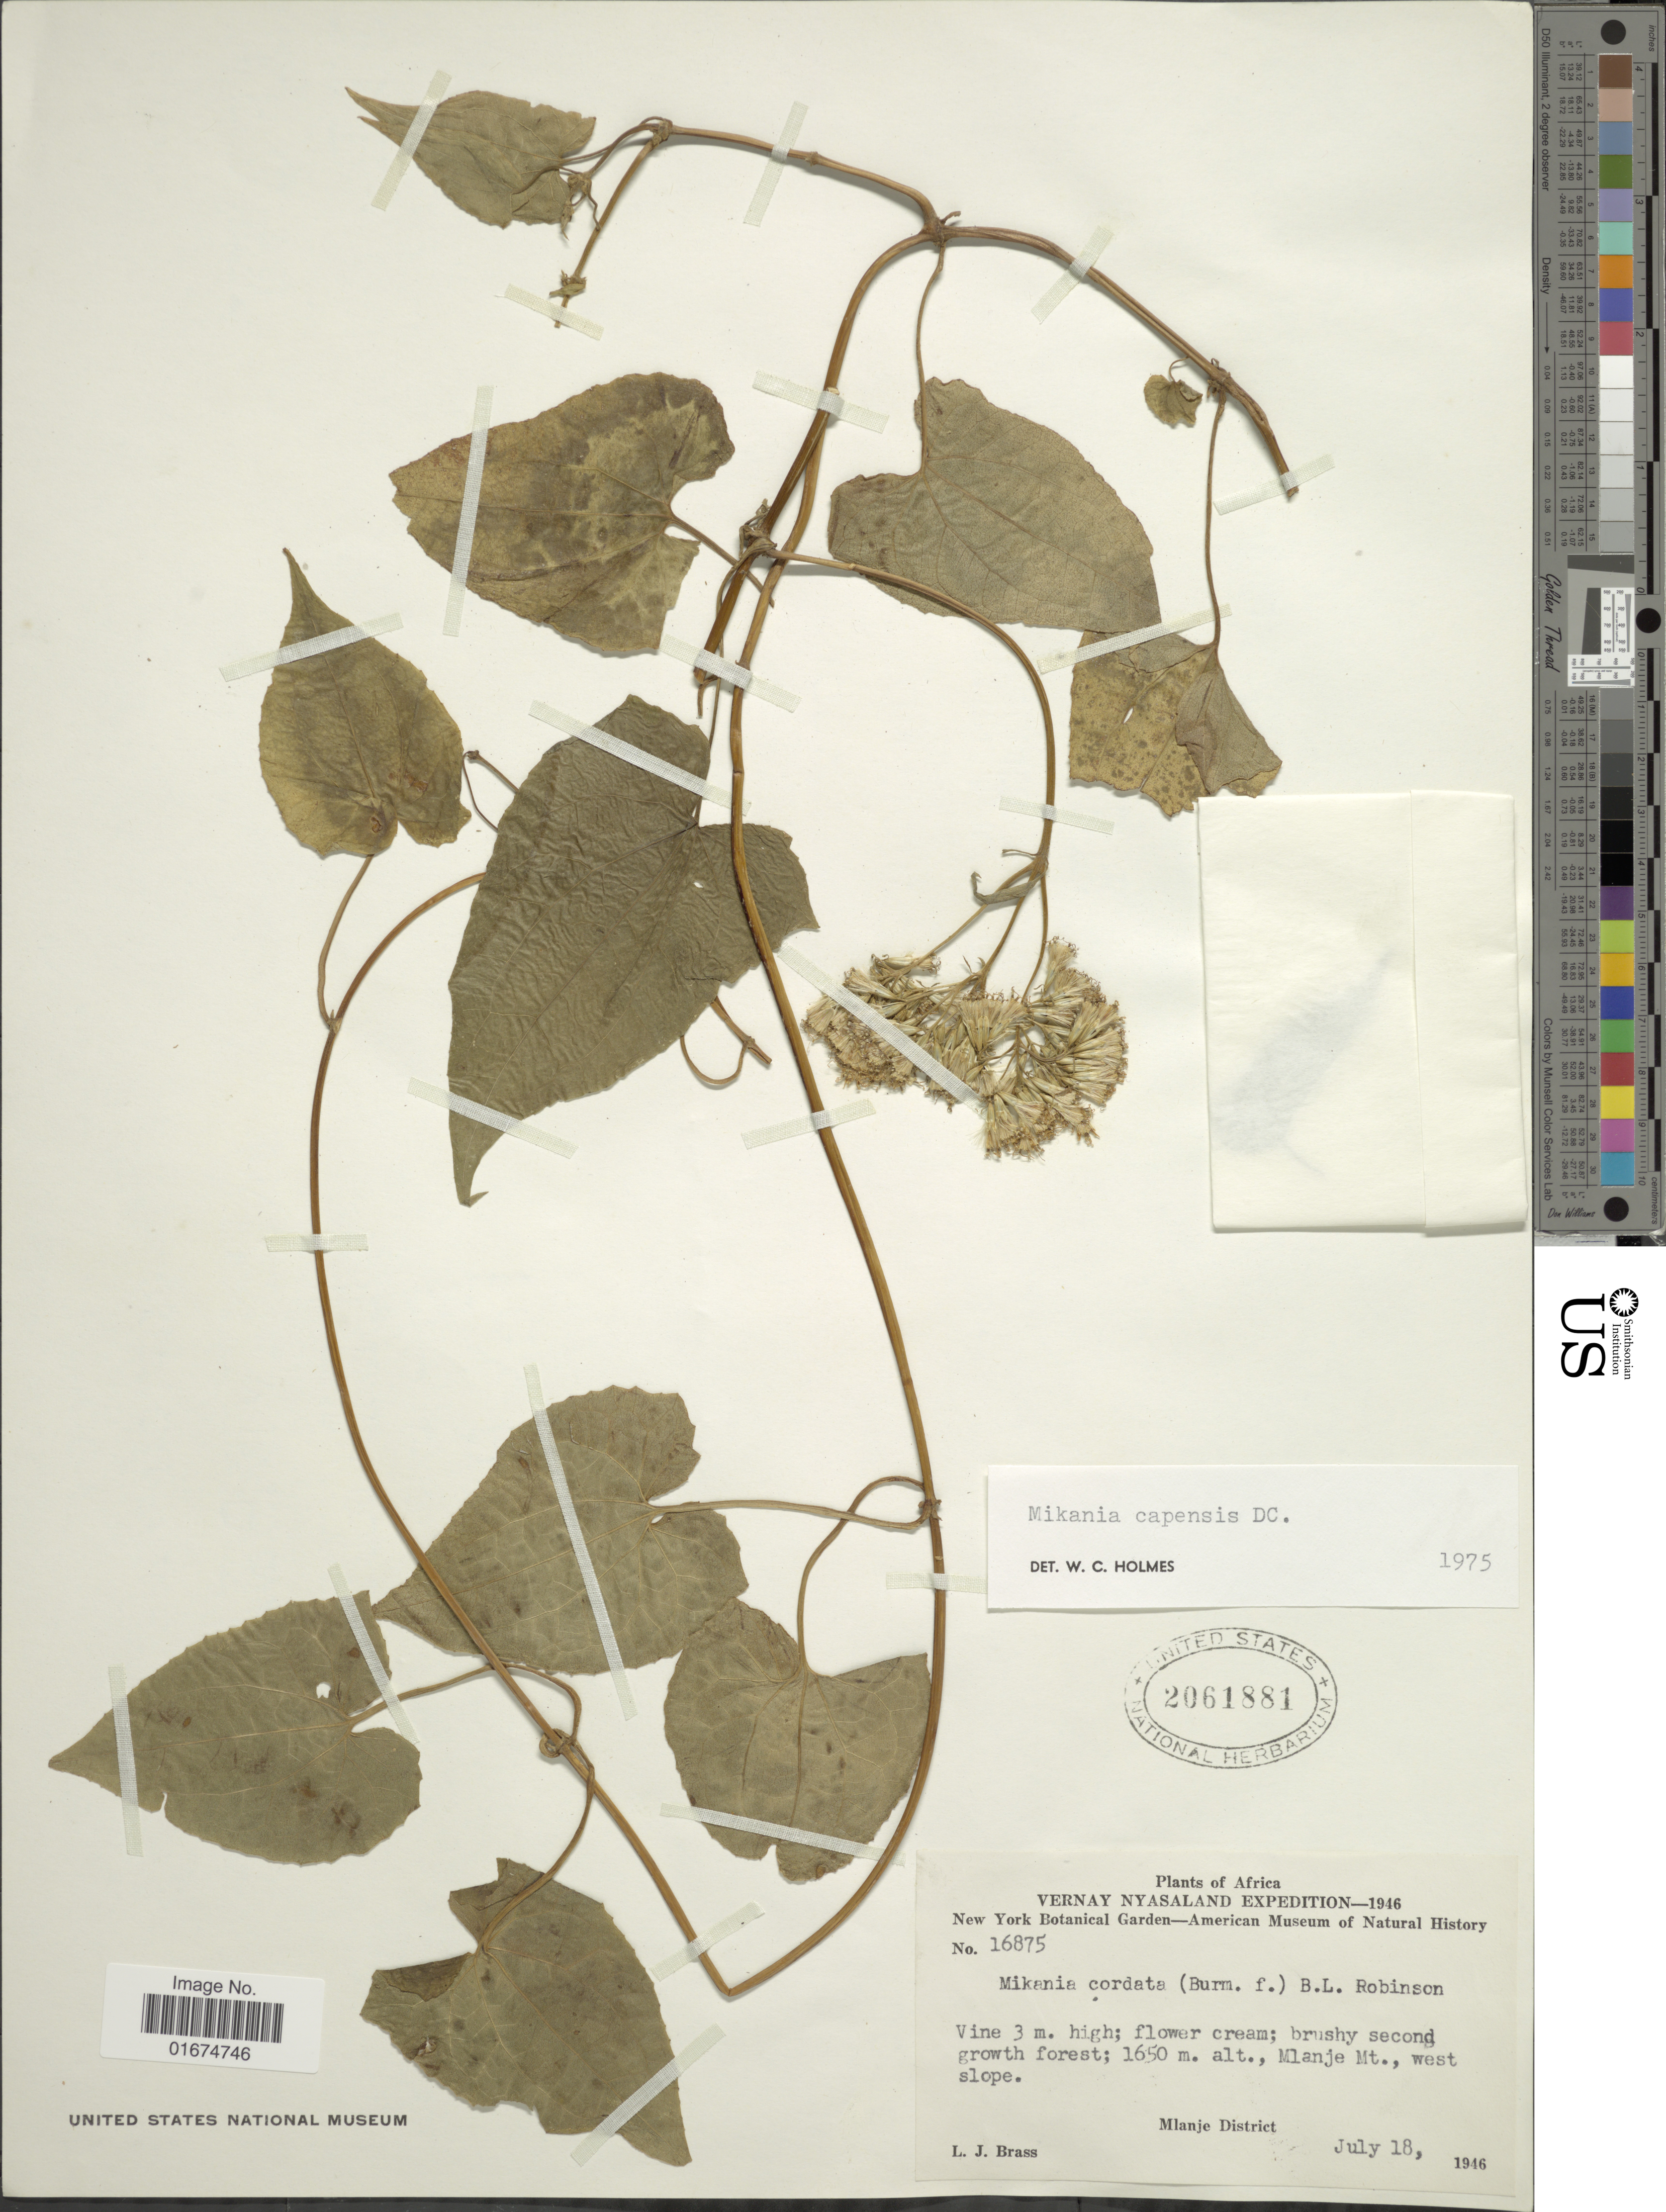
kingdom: Plantae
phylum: Tracheophyta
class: Magnoliopsida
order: Asterales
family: Asteraceae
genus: Mikania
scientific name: Mikania capensis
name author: DC.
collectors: L. J. Brass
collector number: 16875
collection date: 1946-07-18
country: Malawi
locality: Africa, Mlanje Mt., west slope, Mlanje District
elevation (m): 1650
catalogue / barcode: US 2061881